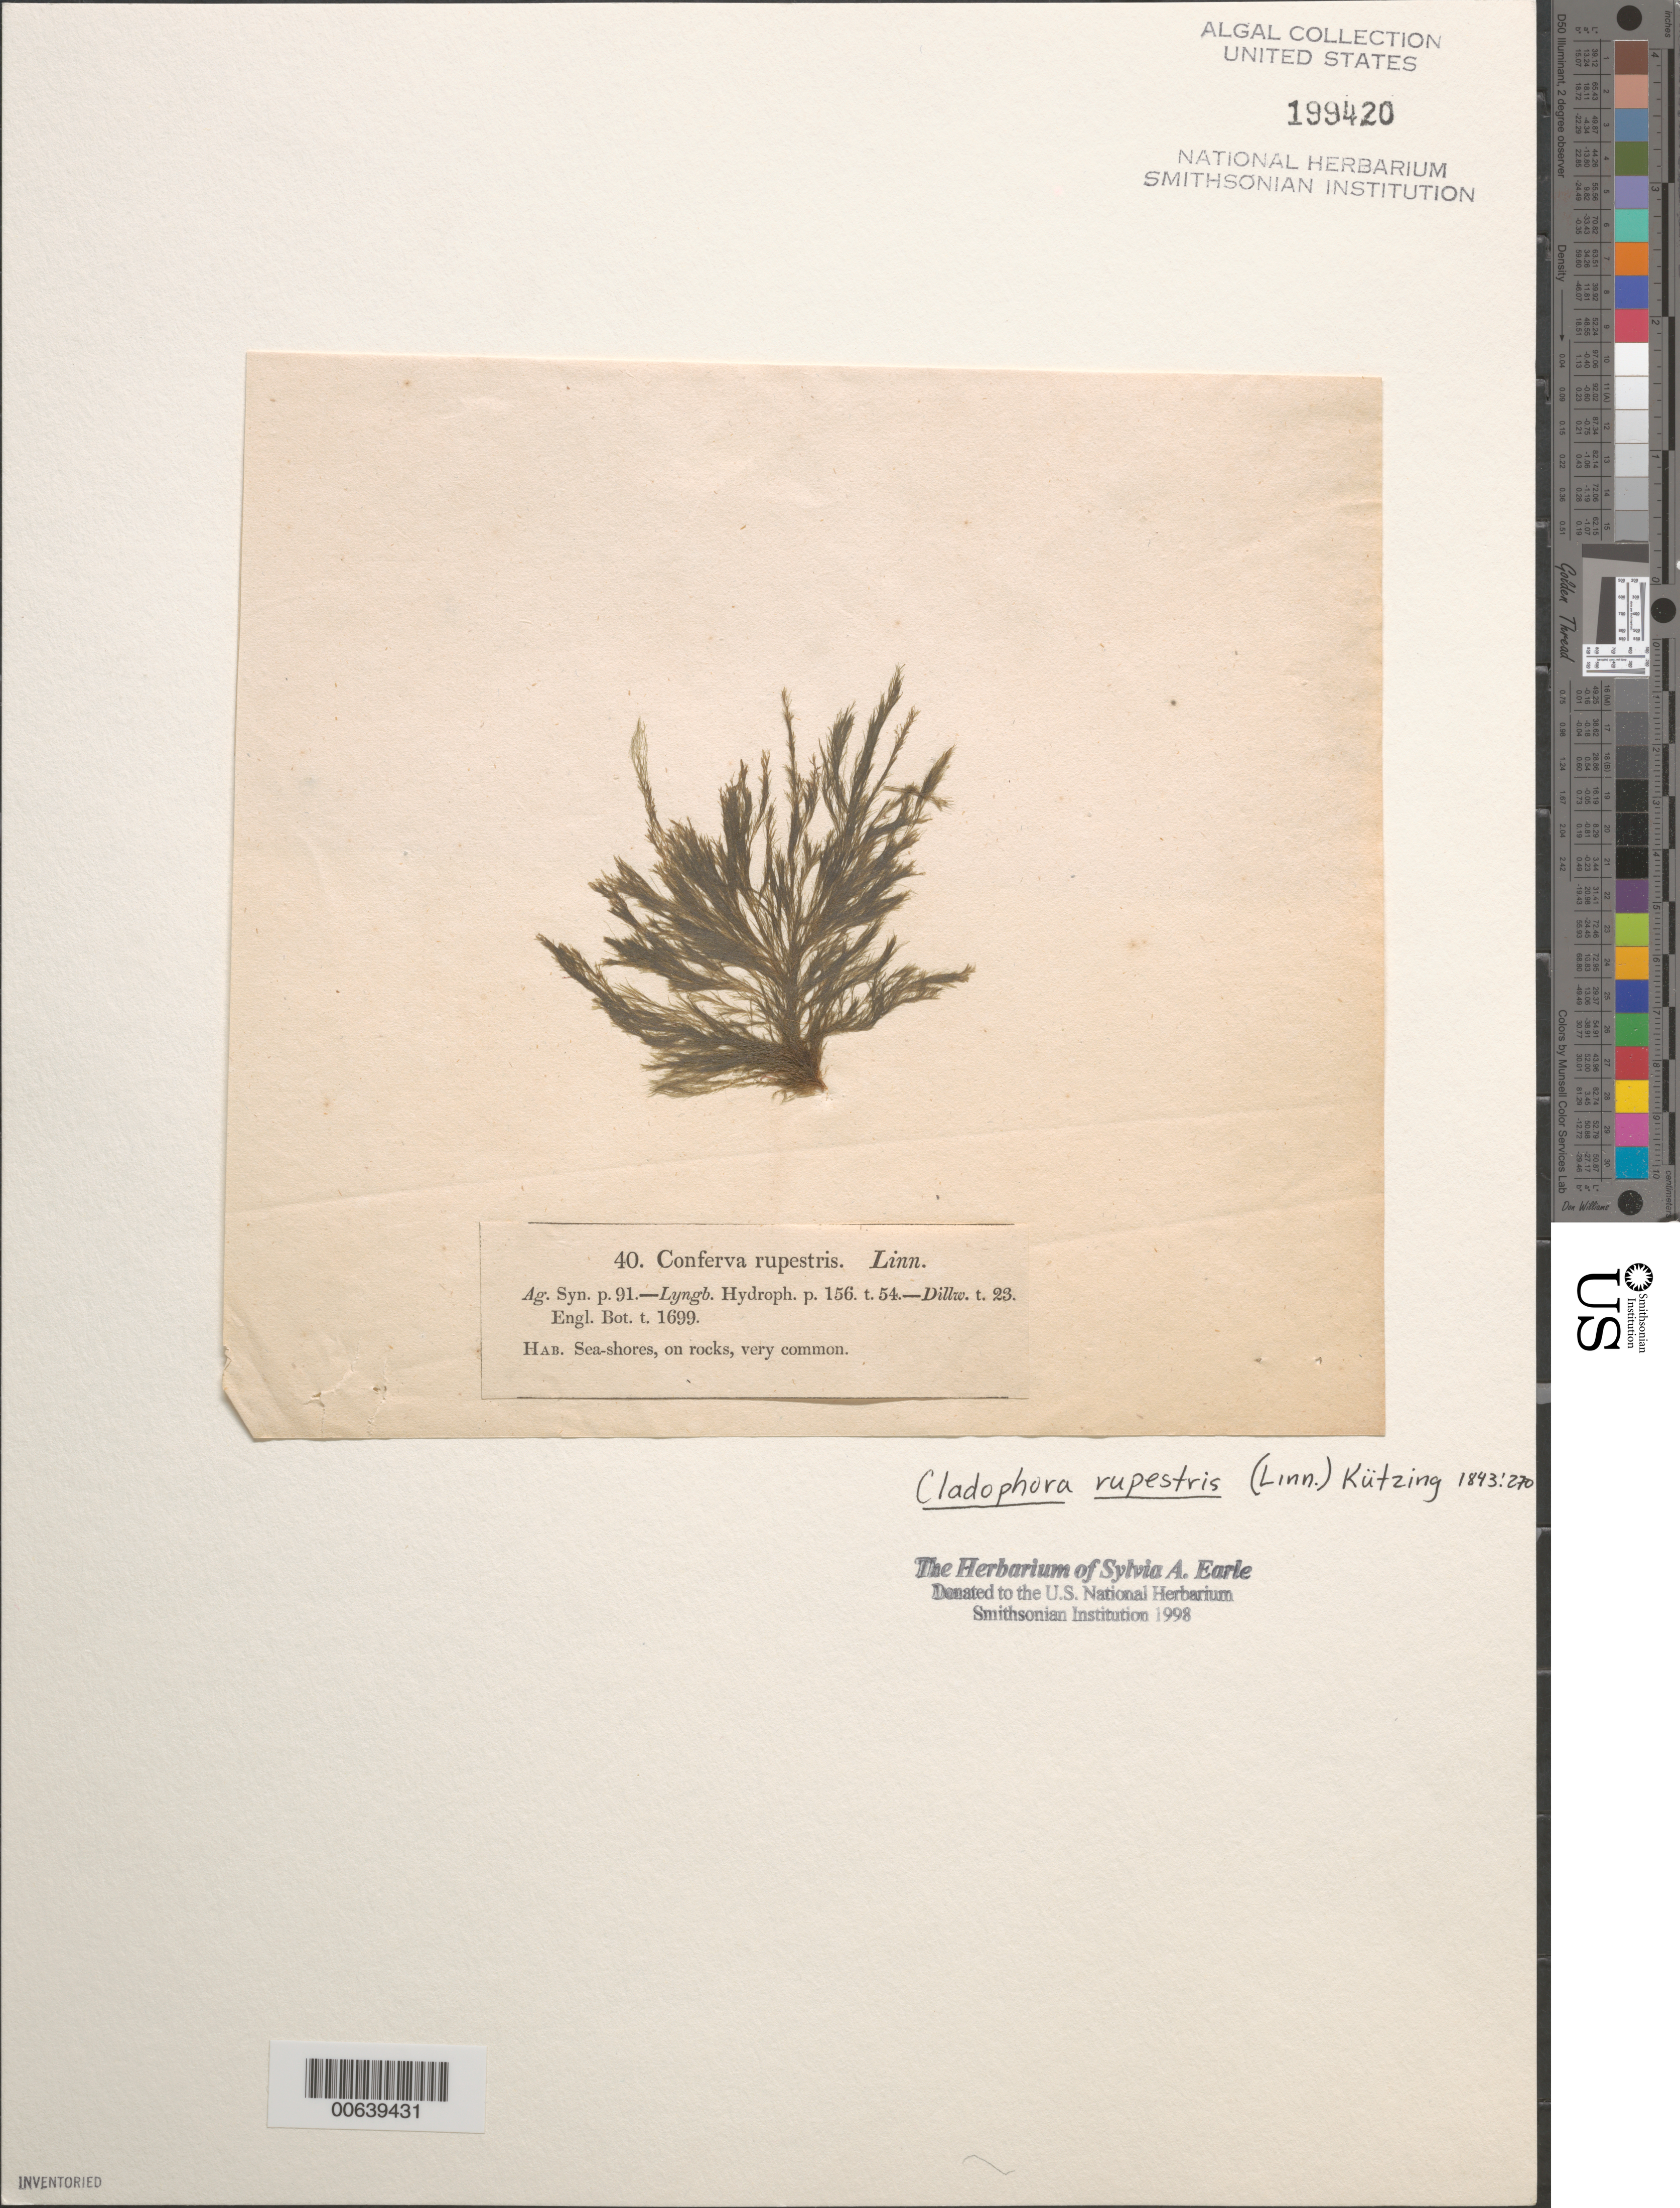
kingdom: Plantae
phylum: Chlorophyta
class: Ulvophyceae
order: Cladophorales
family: Cladophoraceae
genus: Cladophora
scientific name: Cladophora rupestris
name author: (Roth) Kütz.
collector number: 40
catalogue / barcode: US 199420